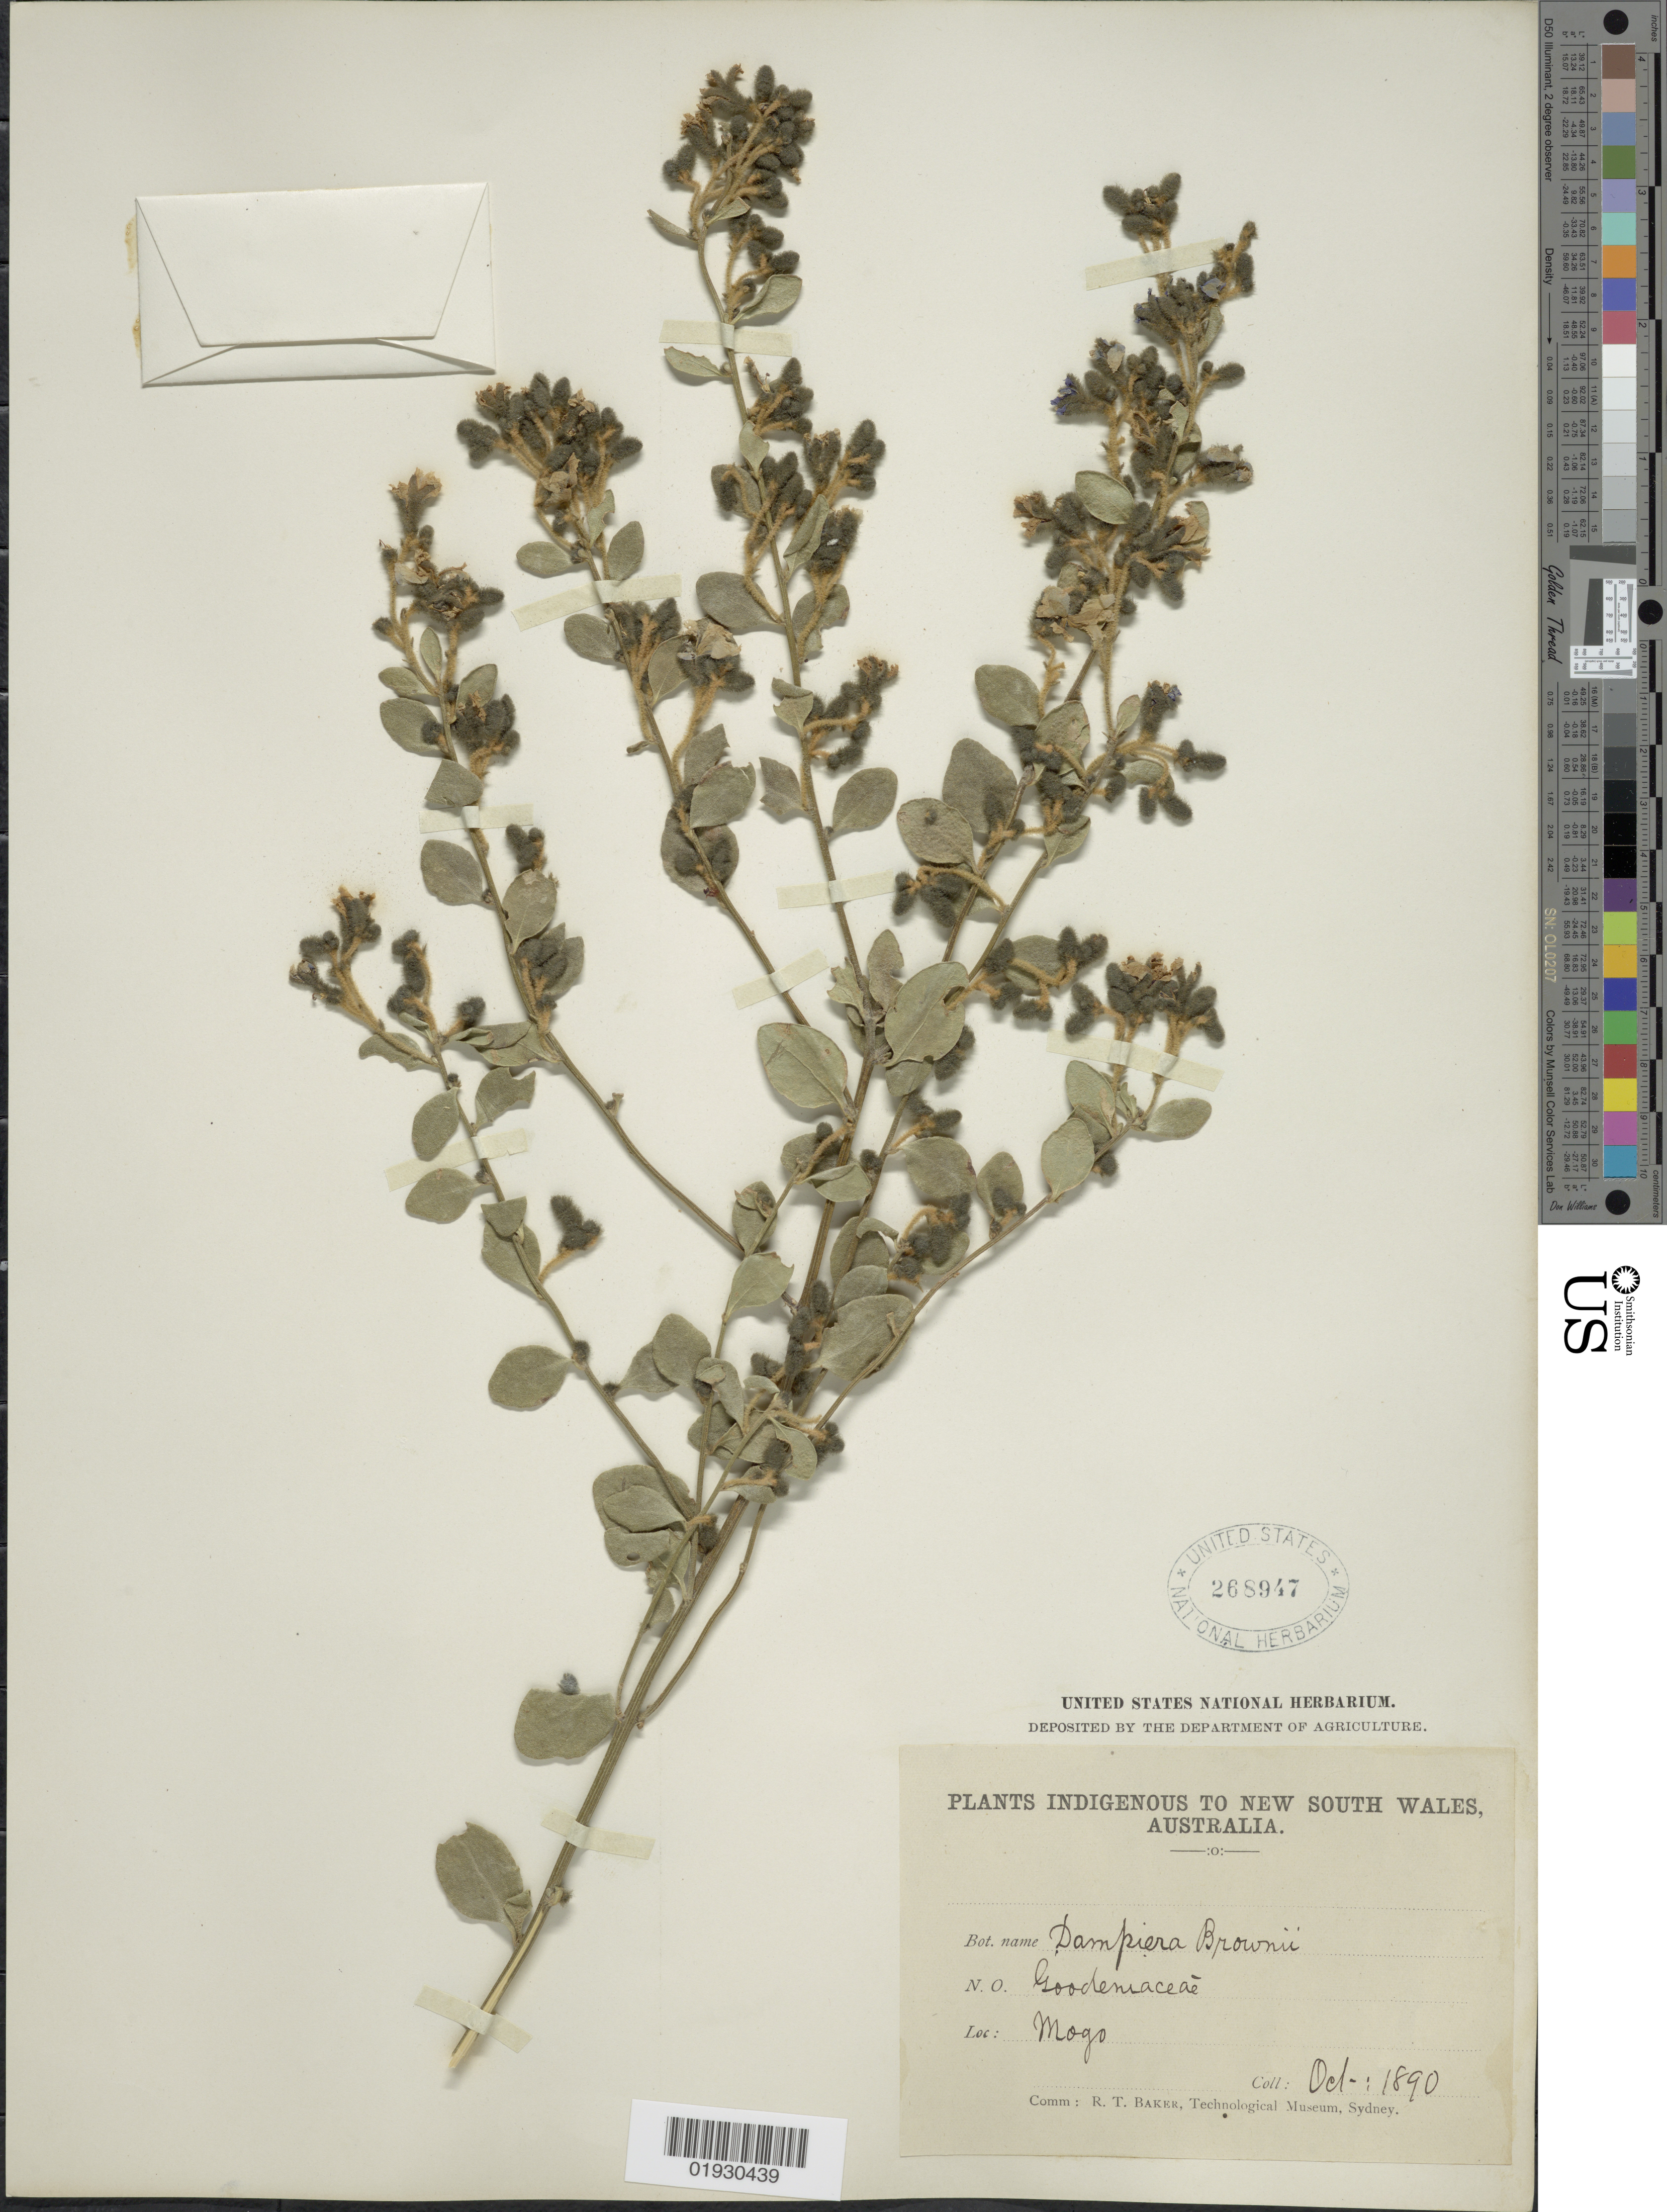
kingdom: Plantae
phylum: Tracheophyta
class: Magnoliopsida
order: Asterales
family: Goodeniaceae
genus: Dampiera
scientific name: Dampiera brownii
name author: F. Muell.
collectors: ex herb. United States National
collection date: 1890-10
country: Australia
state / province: New South Wales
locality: Mogo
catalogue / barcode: US 268947